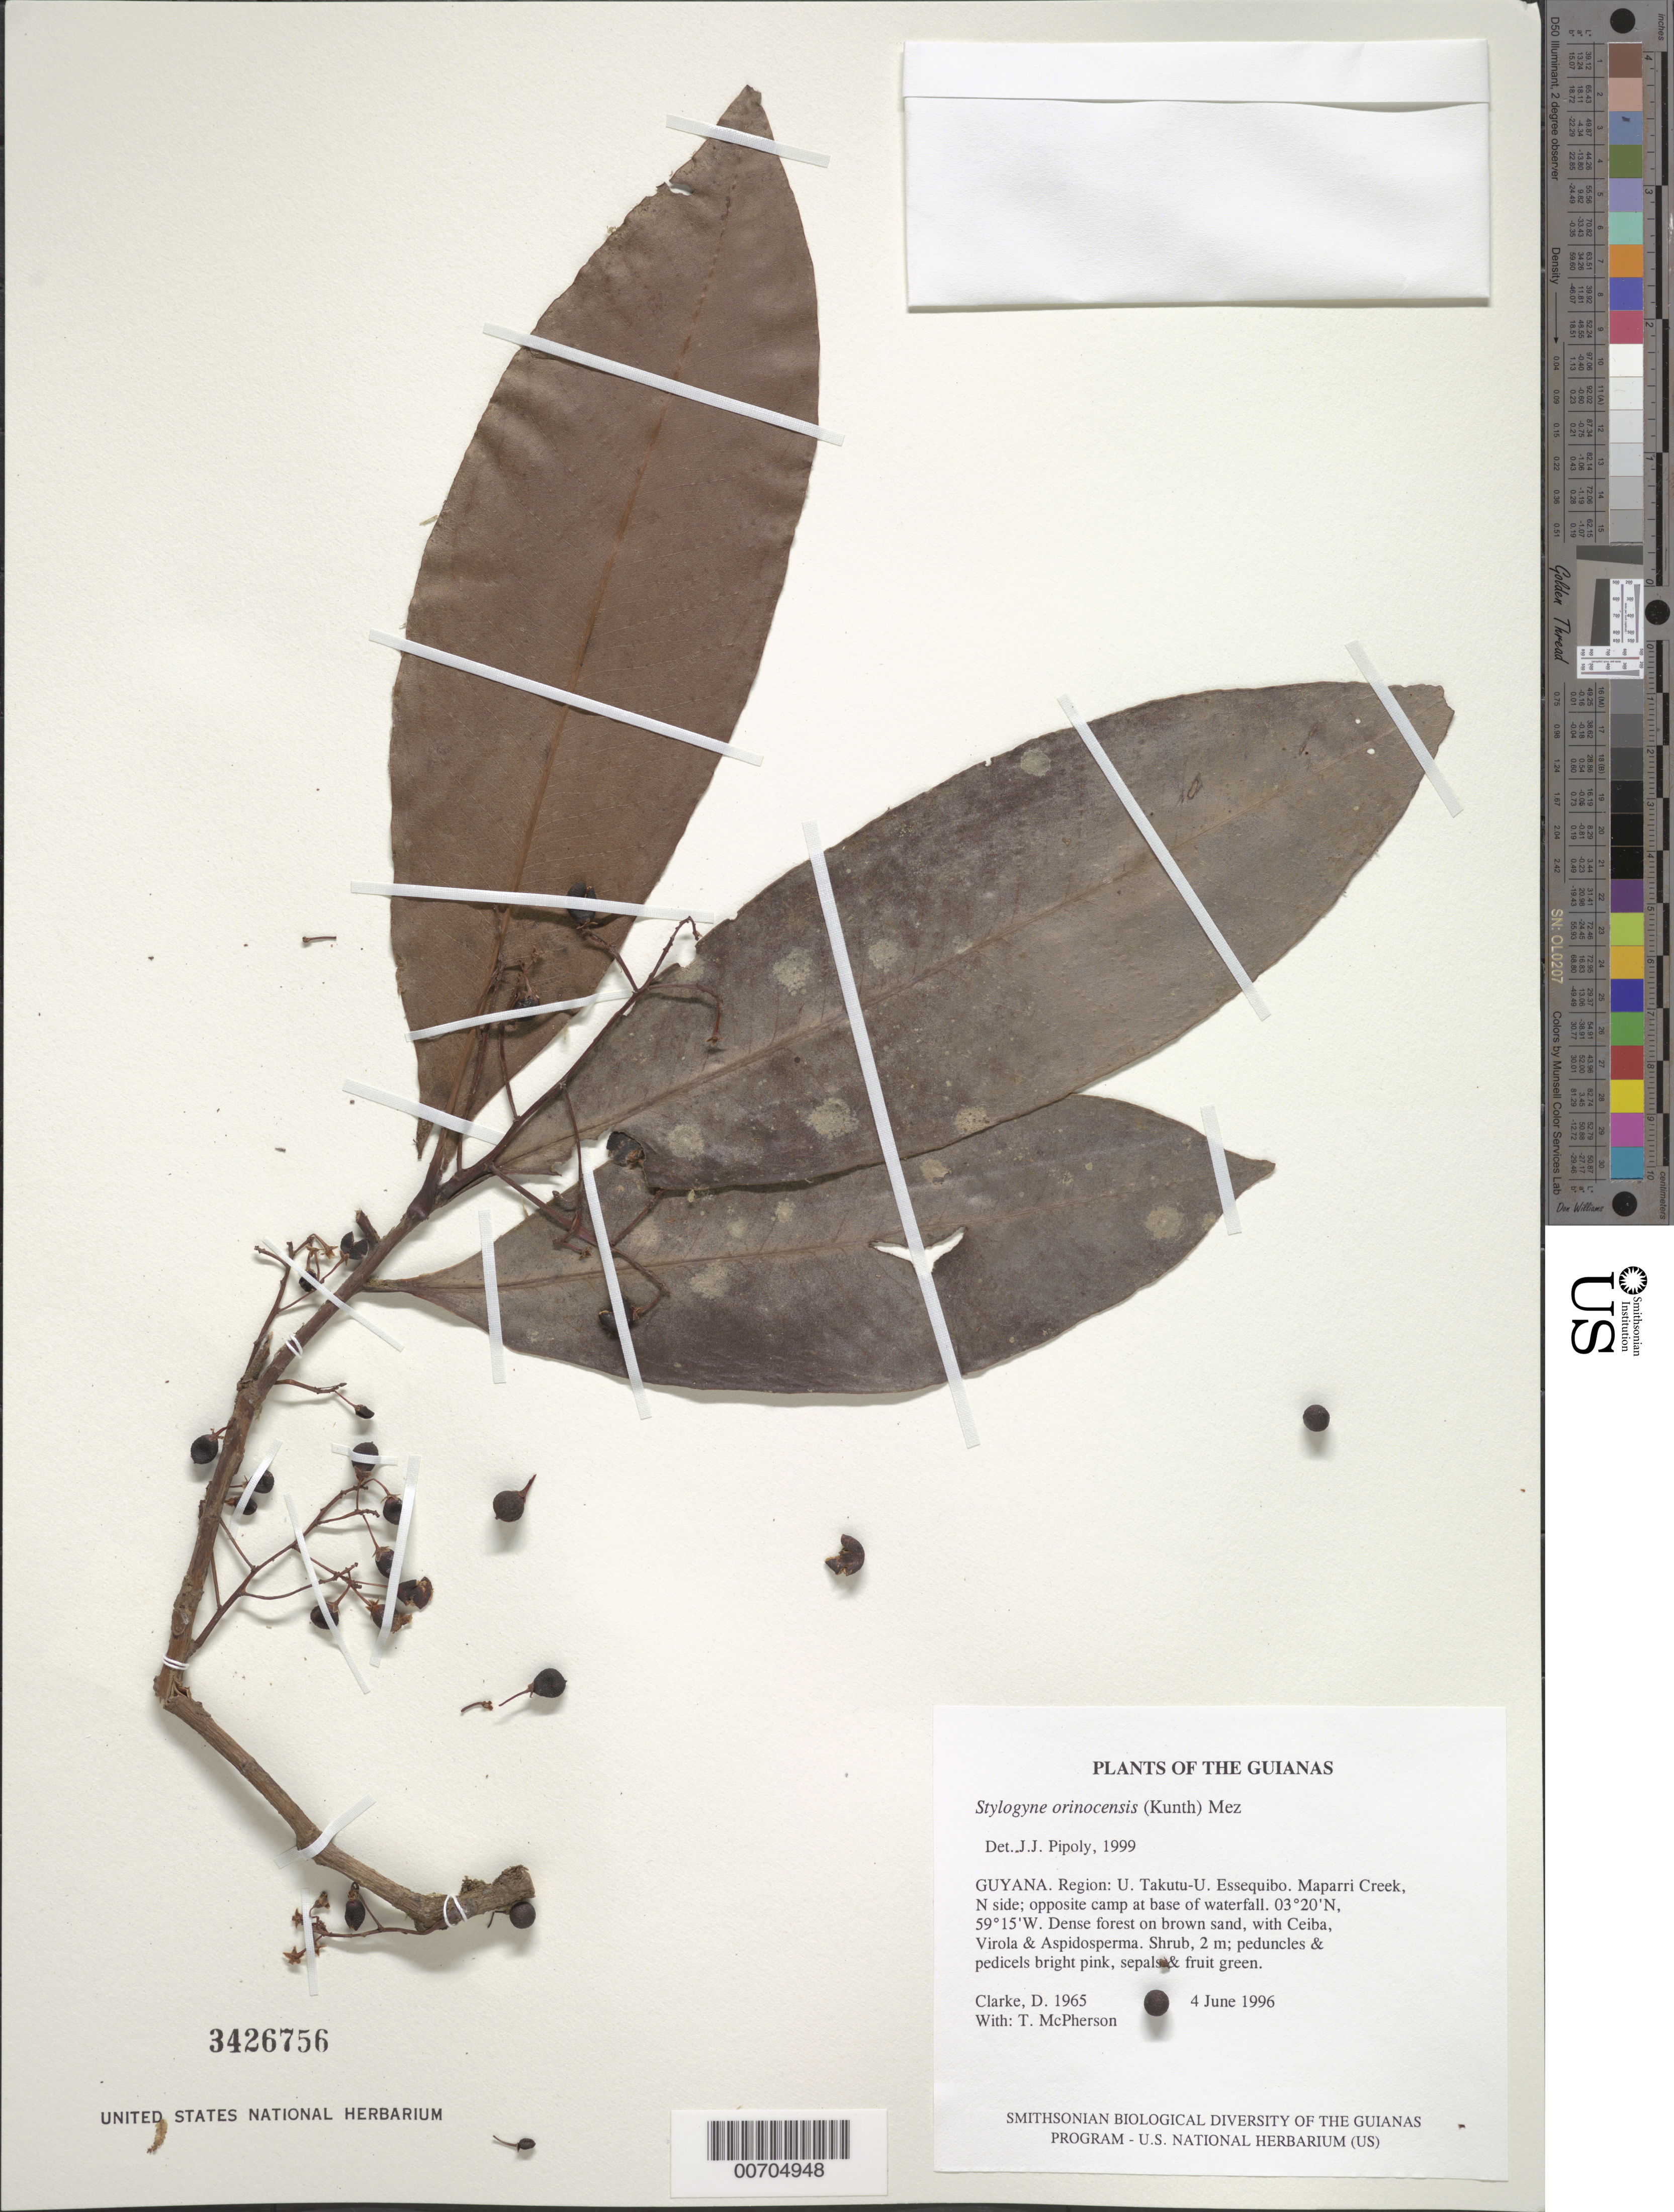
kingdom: Plantae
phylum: Tracheophyta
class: Magnoliopsida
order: Ericales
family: Primulaceae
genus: Stylogyne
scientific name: Stylogyne orinocensis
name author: (Kunth) Mez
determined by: Pipoly, J. J., III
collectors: H. D. Clarke & T. McPherson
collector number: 1965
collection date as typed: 5 June 1996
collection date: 1996-06-05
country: Guyana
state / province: U. Takutu-U. Essequibo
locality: Maparri Creek, N side; opposite camp at base of waterfall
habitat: Streamside vegetation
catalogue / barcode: US 3426756